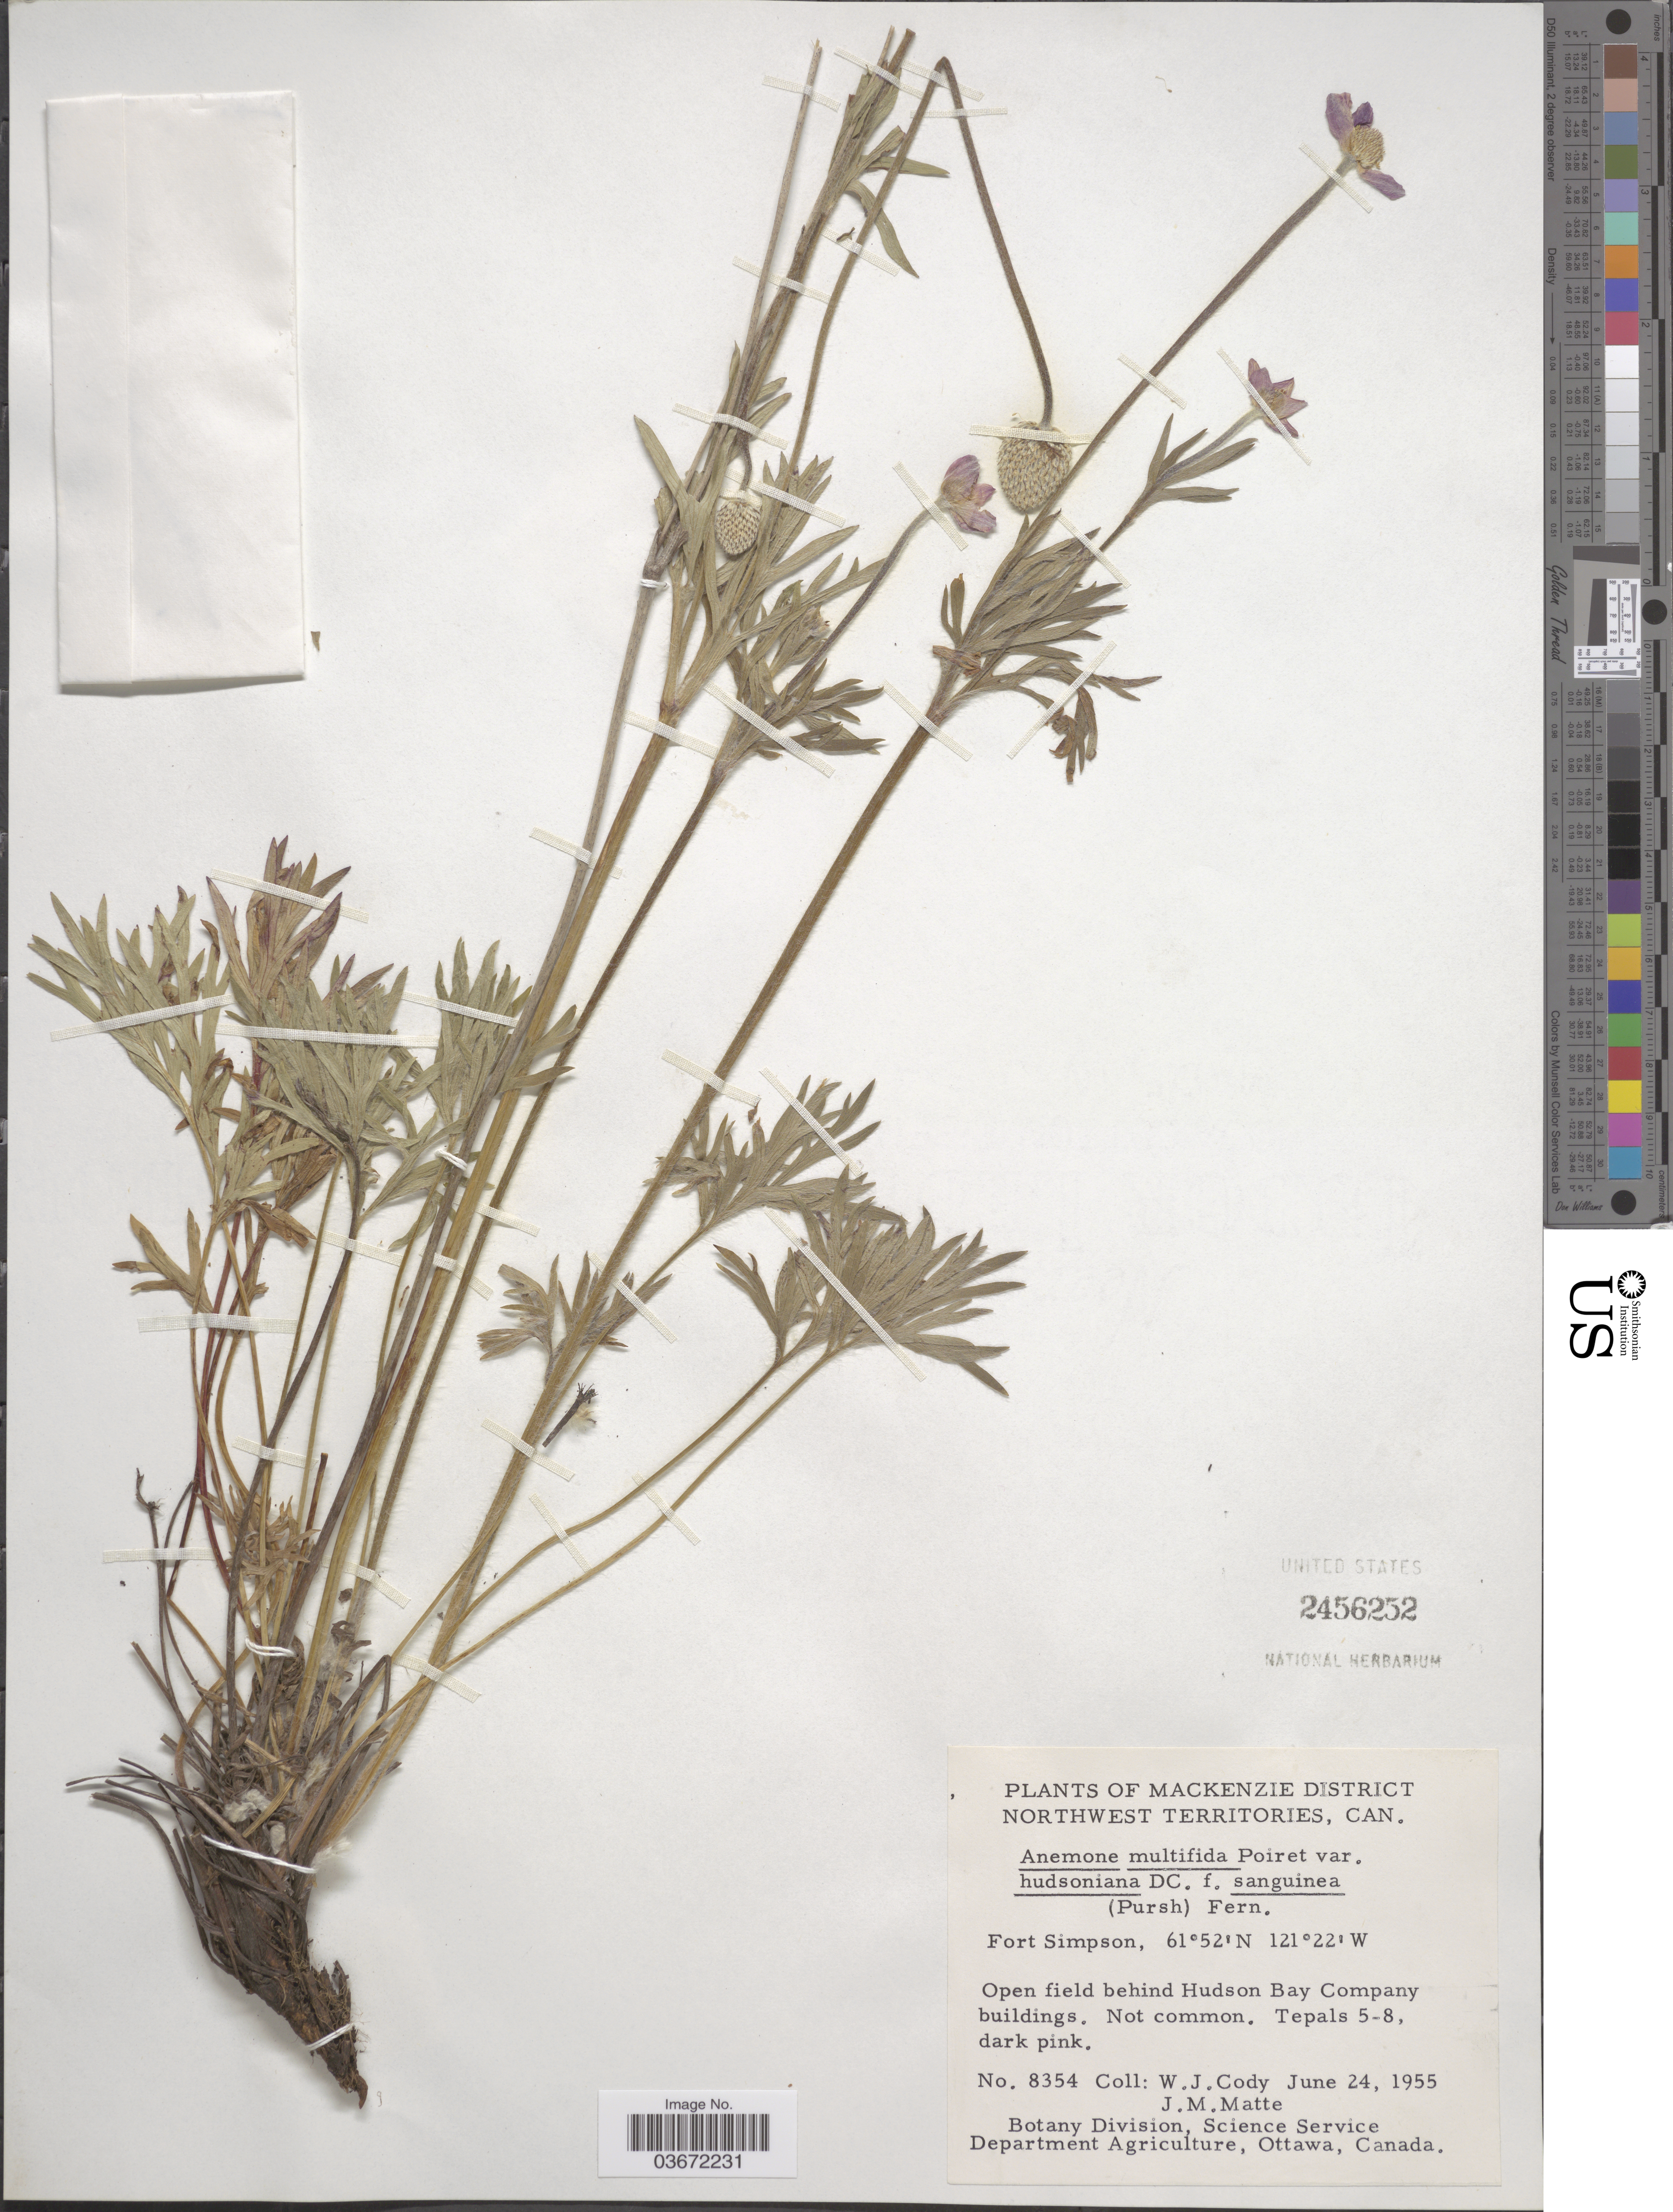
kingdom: Plantae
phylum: Tracheophyta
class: Magnoliopsida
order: Ranunculales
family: Ranunculaceae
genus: Anemone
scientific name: Anemone multifida var. hudsoniana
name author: DC.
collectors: W. Cody & J. Matte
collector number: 8354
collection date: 1955-06-24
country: Canada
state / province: Northwest Territories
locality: Mackenzie District, Fort Simpson. Open field behind Hudson Bay Company buildings.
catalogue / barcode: US 2456252